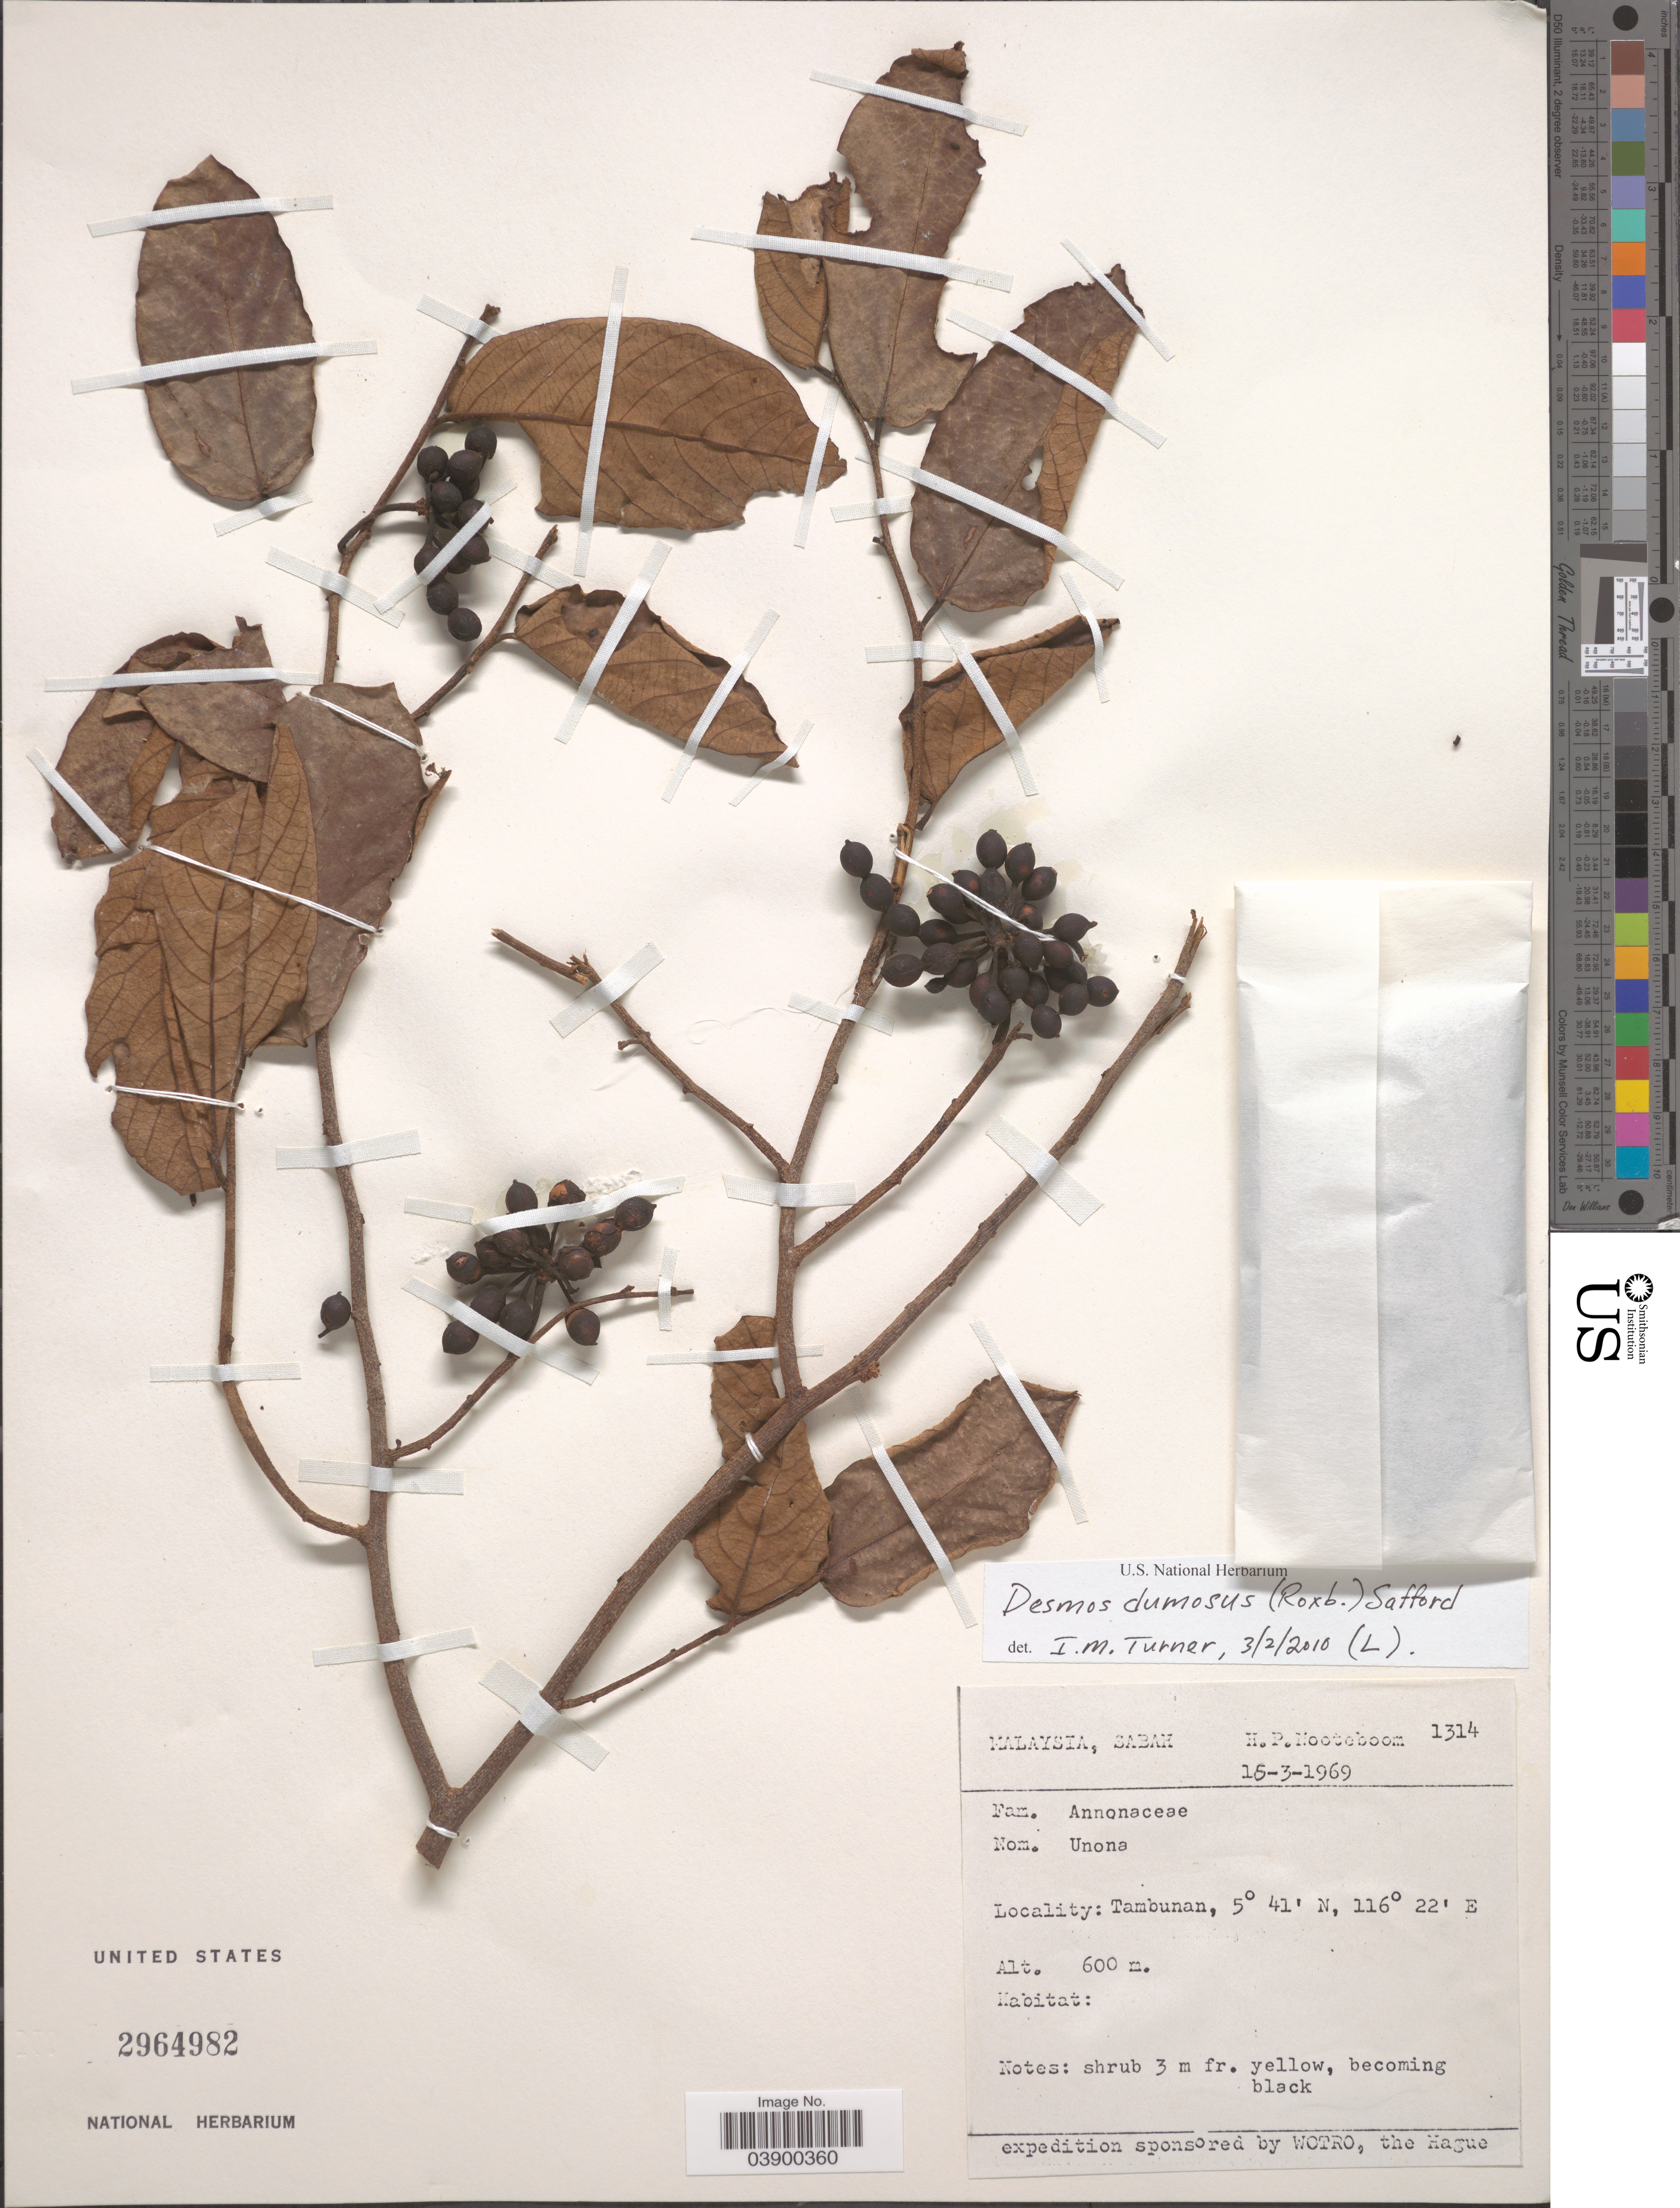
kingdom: Plantae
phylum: Tracheophyta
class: Magnoliopsida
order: Magnoliales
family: Annonaceae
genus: Desmos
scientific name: Desmos dumosus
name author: (Roxb.) Saff.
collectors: H. P. Nooteboom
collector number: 1314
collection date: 1969-03-16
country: Malaysia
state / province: Sabah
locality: Tambunan.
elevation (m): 600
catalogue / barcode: US 2964982